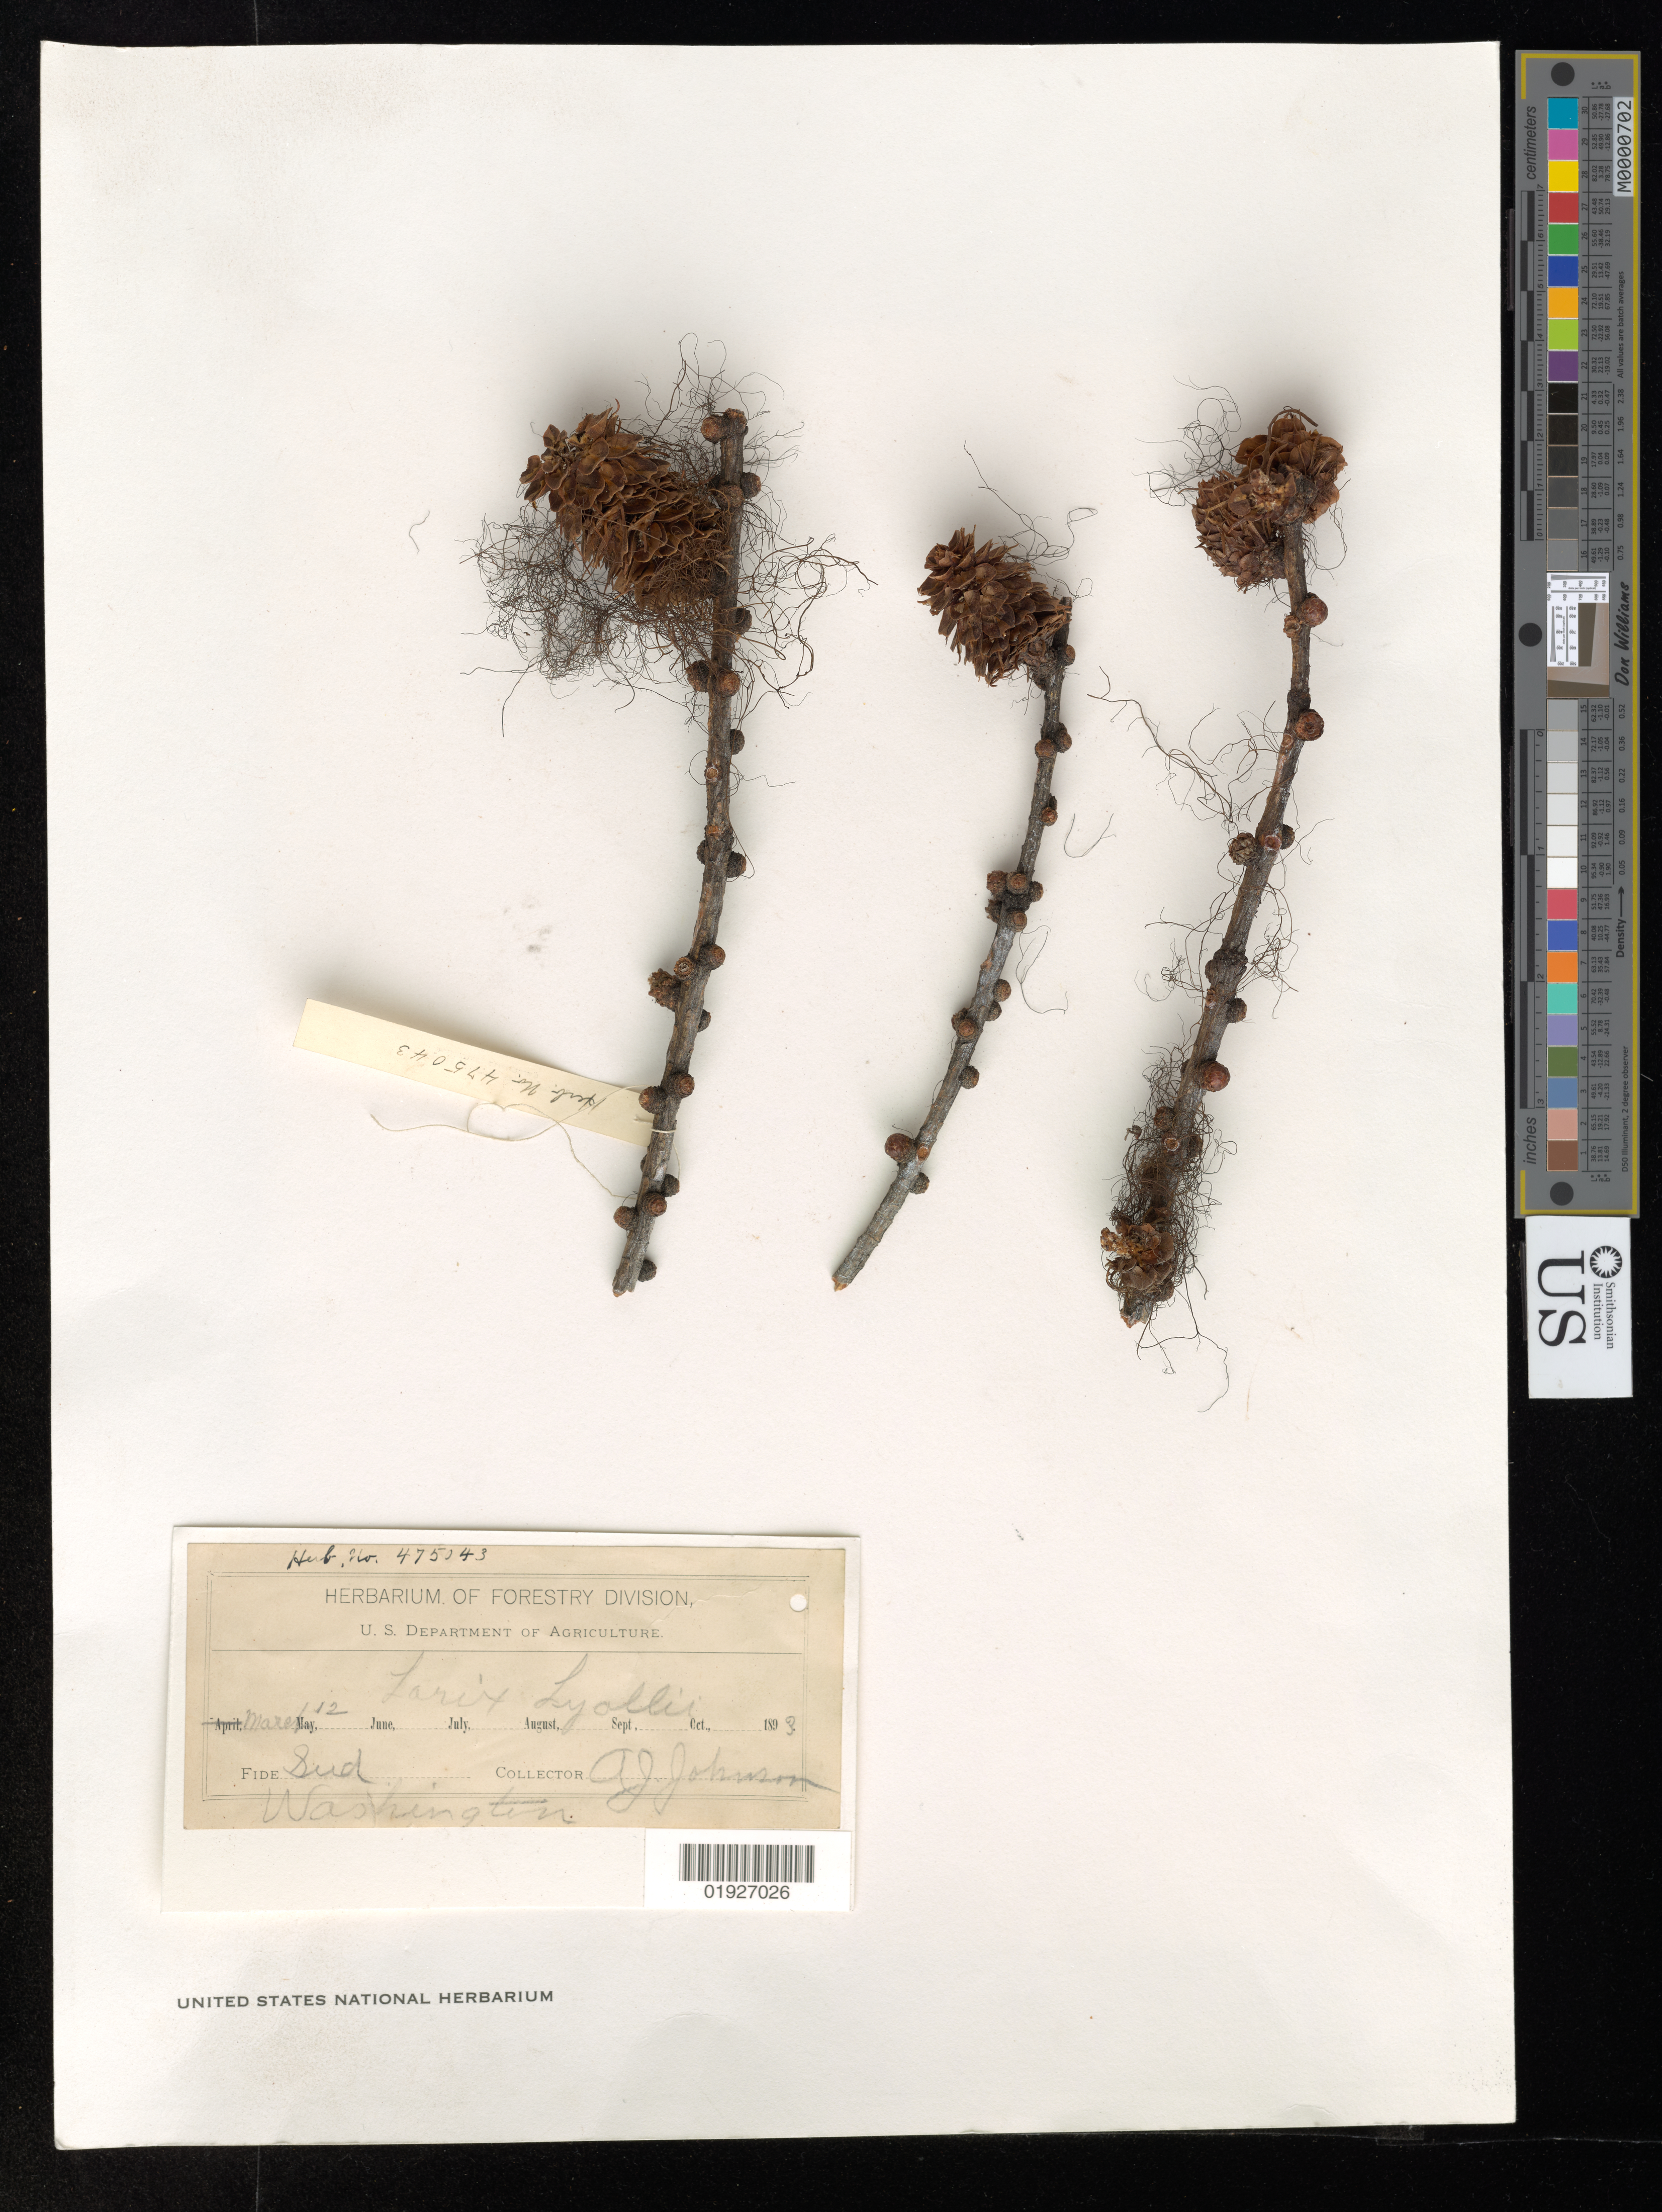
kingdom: Plantae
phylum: Tracheophyta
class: Pinopsida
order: Pinales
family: Pinaceae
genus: Pseudotsuga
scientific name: Pseudotsuga macrocarpa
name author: (Vasey) Mayr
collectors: A. Johnson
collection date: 1893-03-12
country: United States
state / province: Washington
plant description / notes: It is not clear if the locality of Washington state or Washington D.C.; herb. no. 475043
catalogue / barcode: US 475043